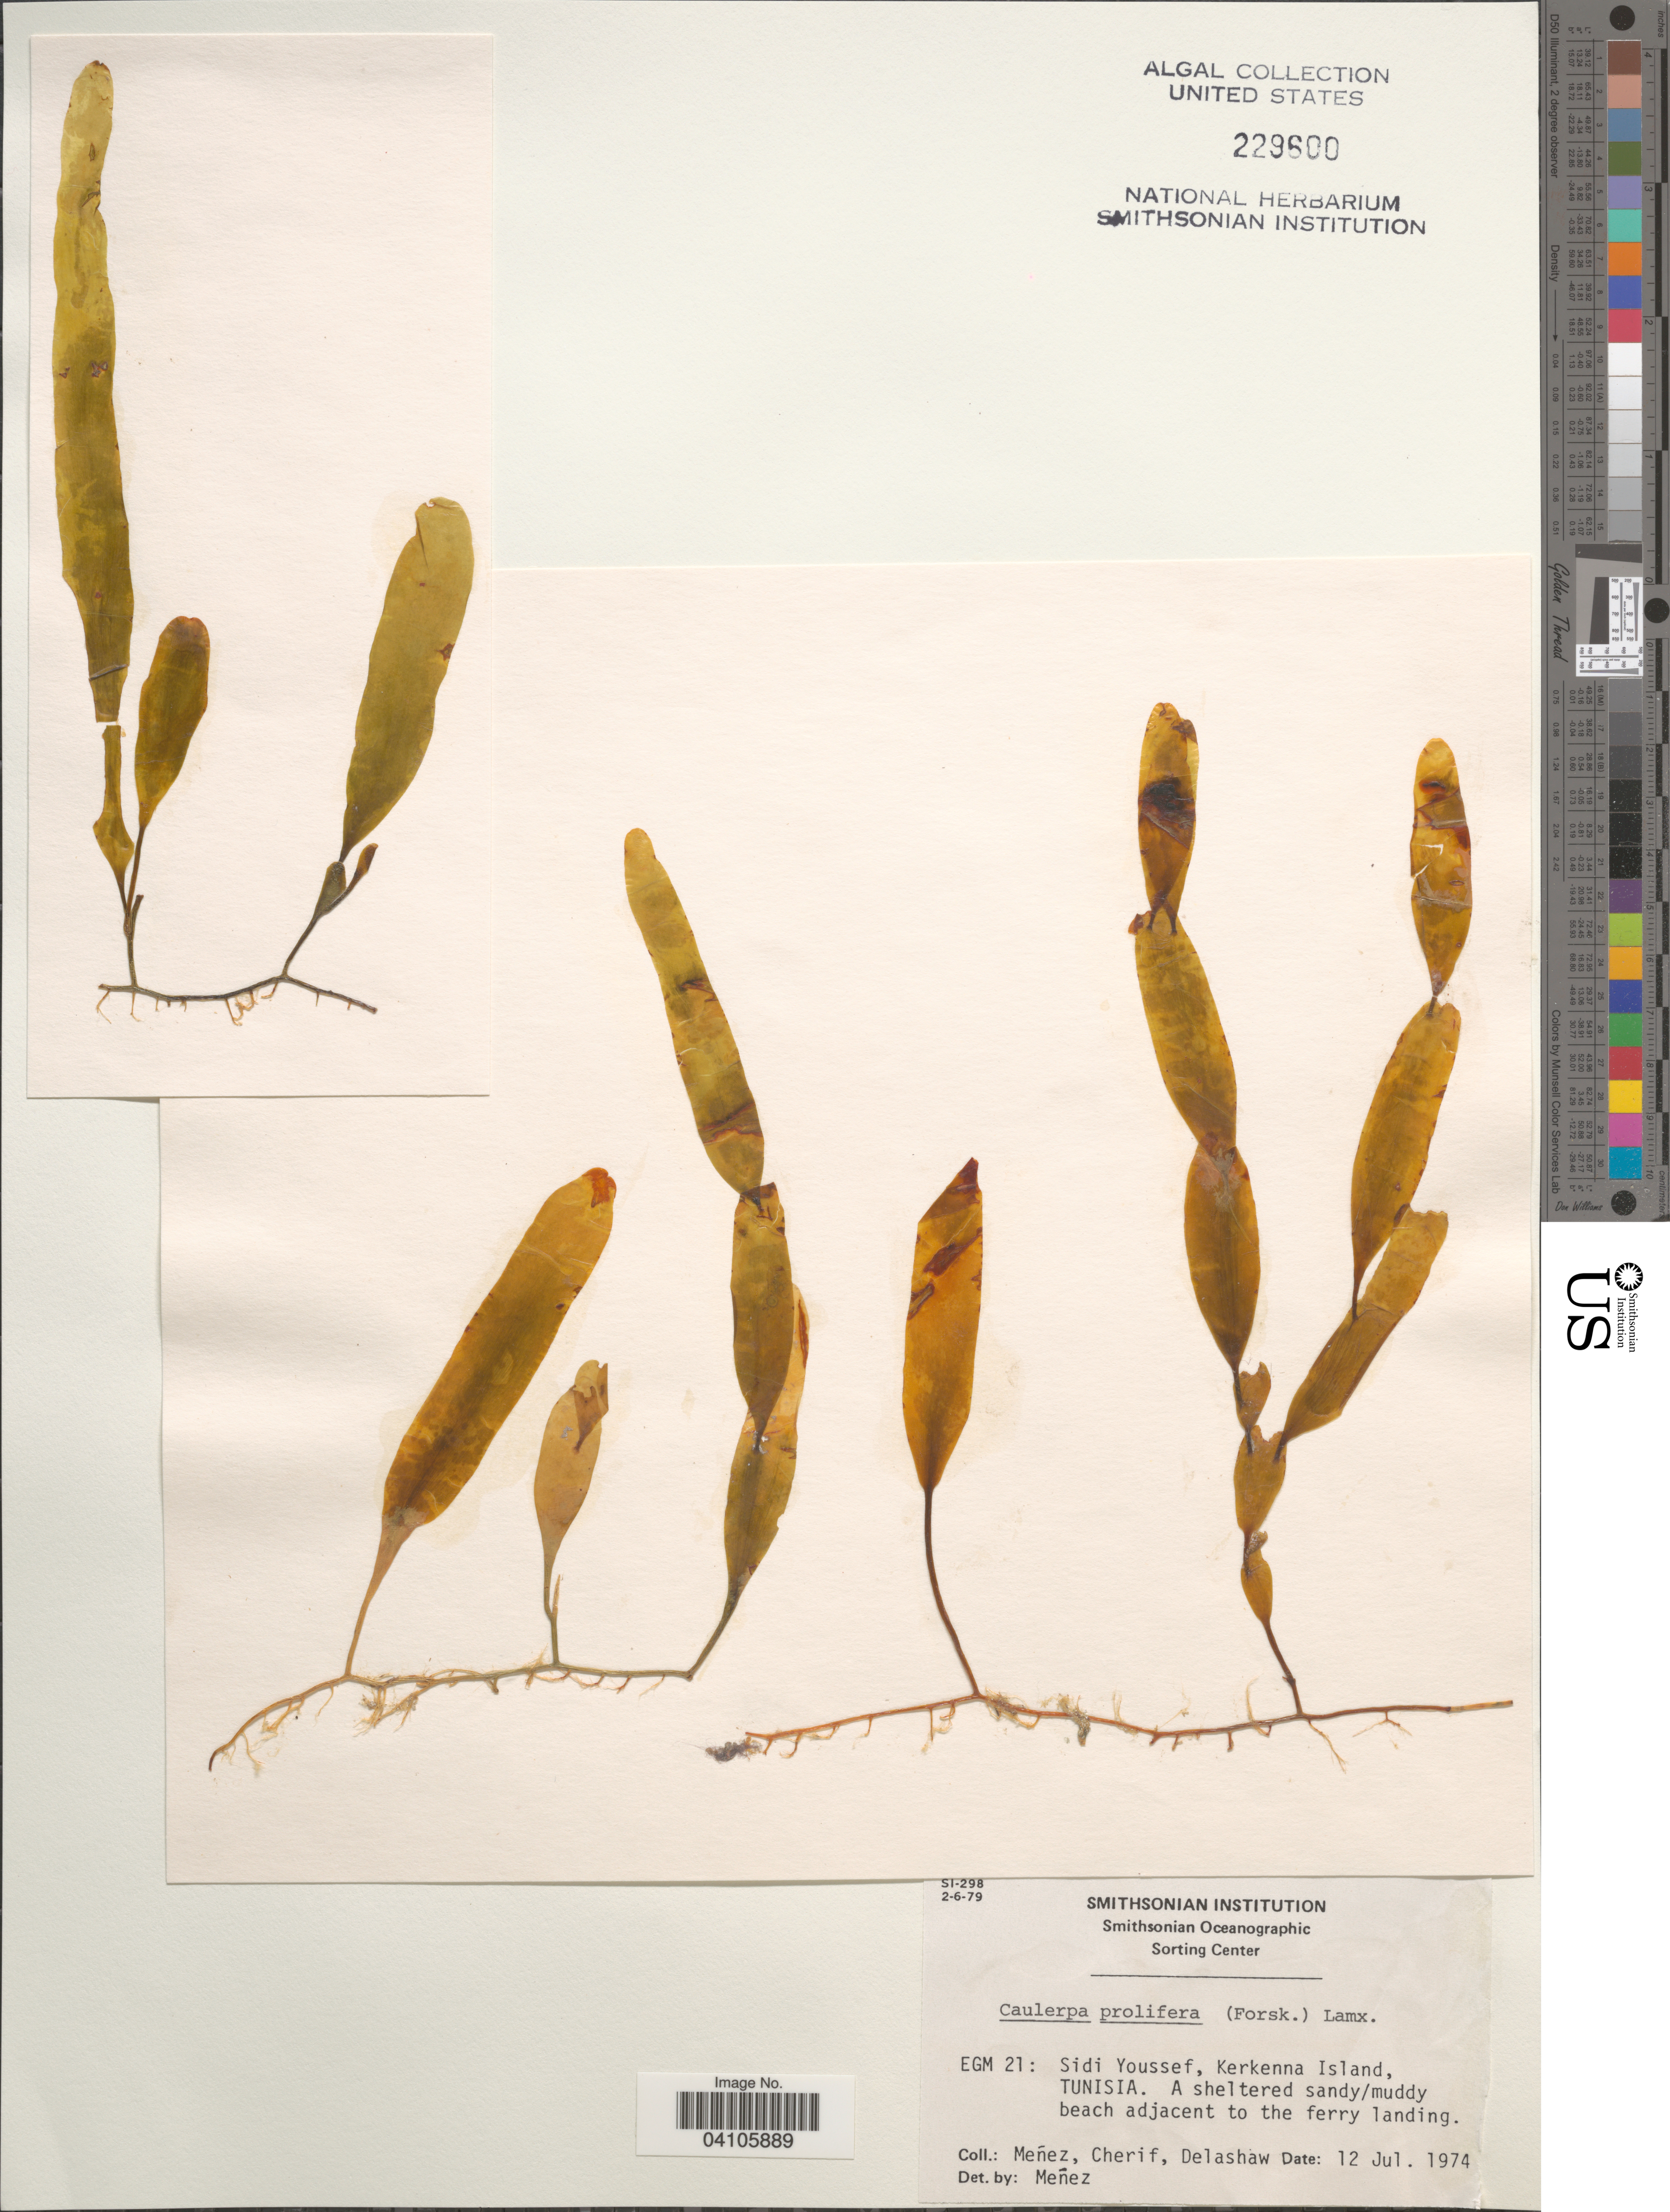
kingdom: Plantae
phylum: Chlorophyta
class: Ulvophyceae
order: Bryopsidales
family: Caulerpaceae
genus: Caulerpa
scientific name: Caulerpa prolifera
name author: (Forssk.) J.V.Lamouroux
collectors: Menez, -. Cherif & -. Delashaw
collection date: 1974-07-12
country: Tunisia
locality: EGM 21: Sidi Youssef, Kerkenna Island.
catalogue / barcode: US 229600